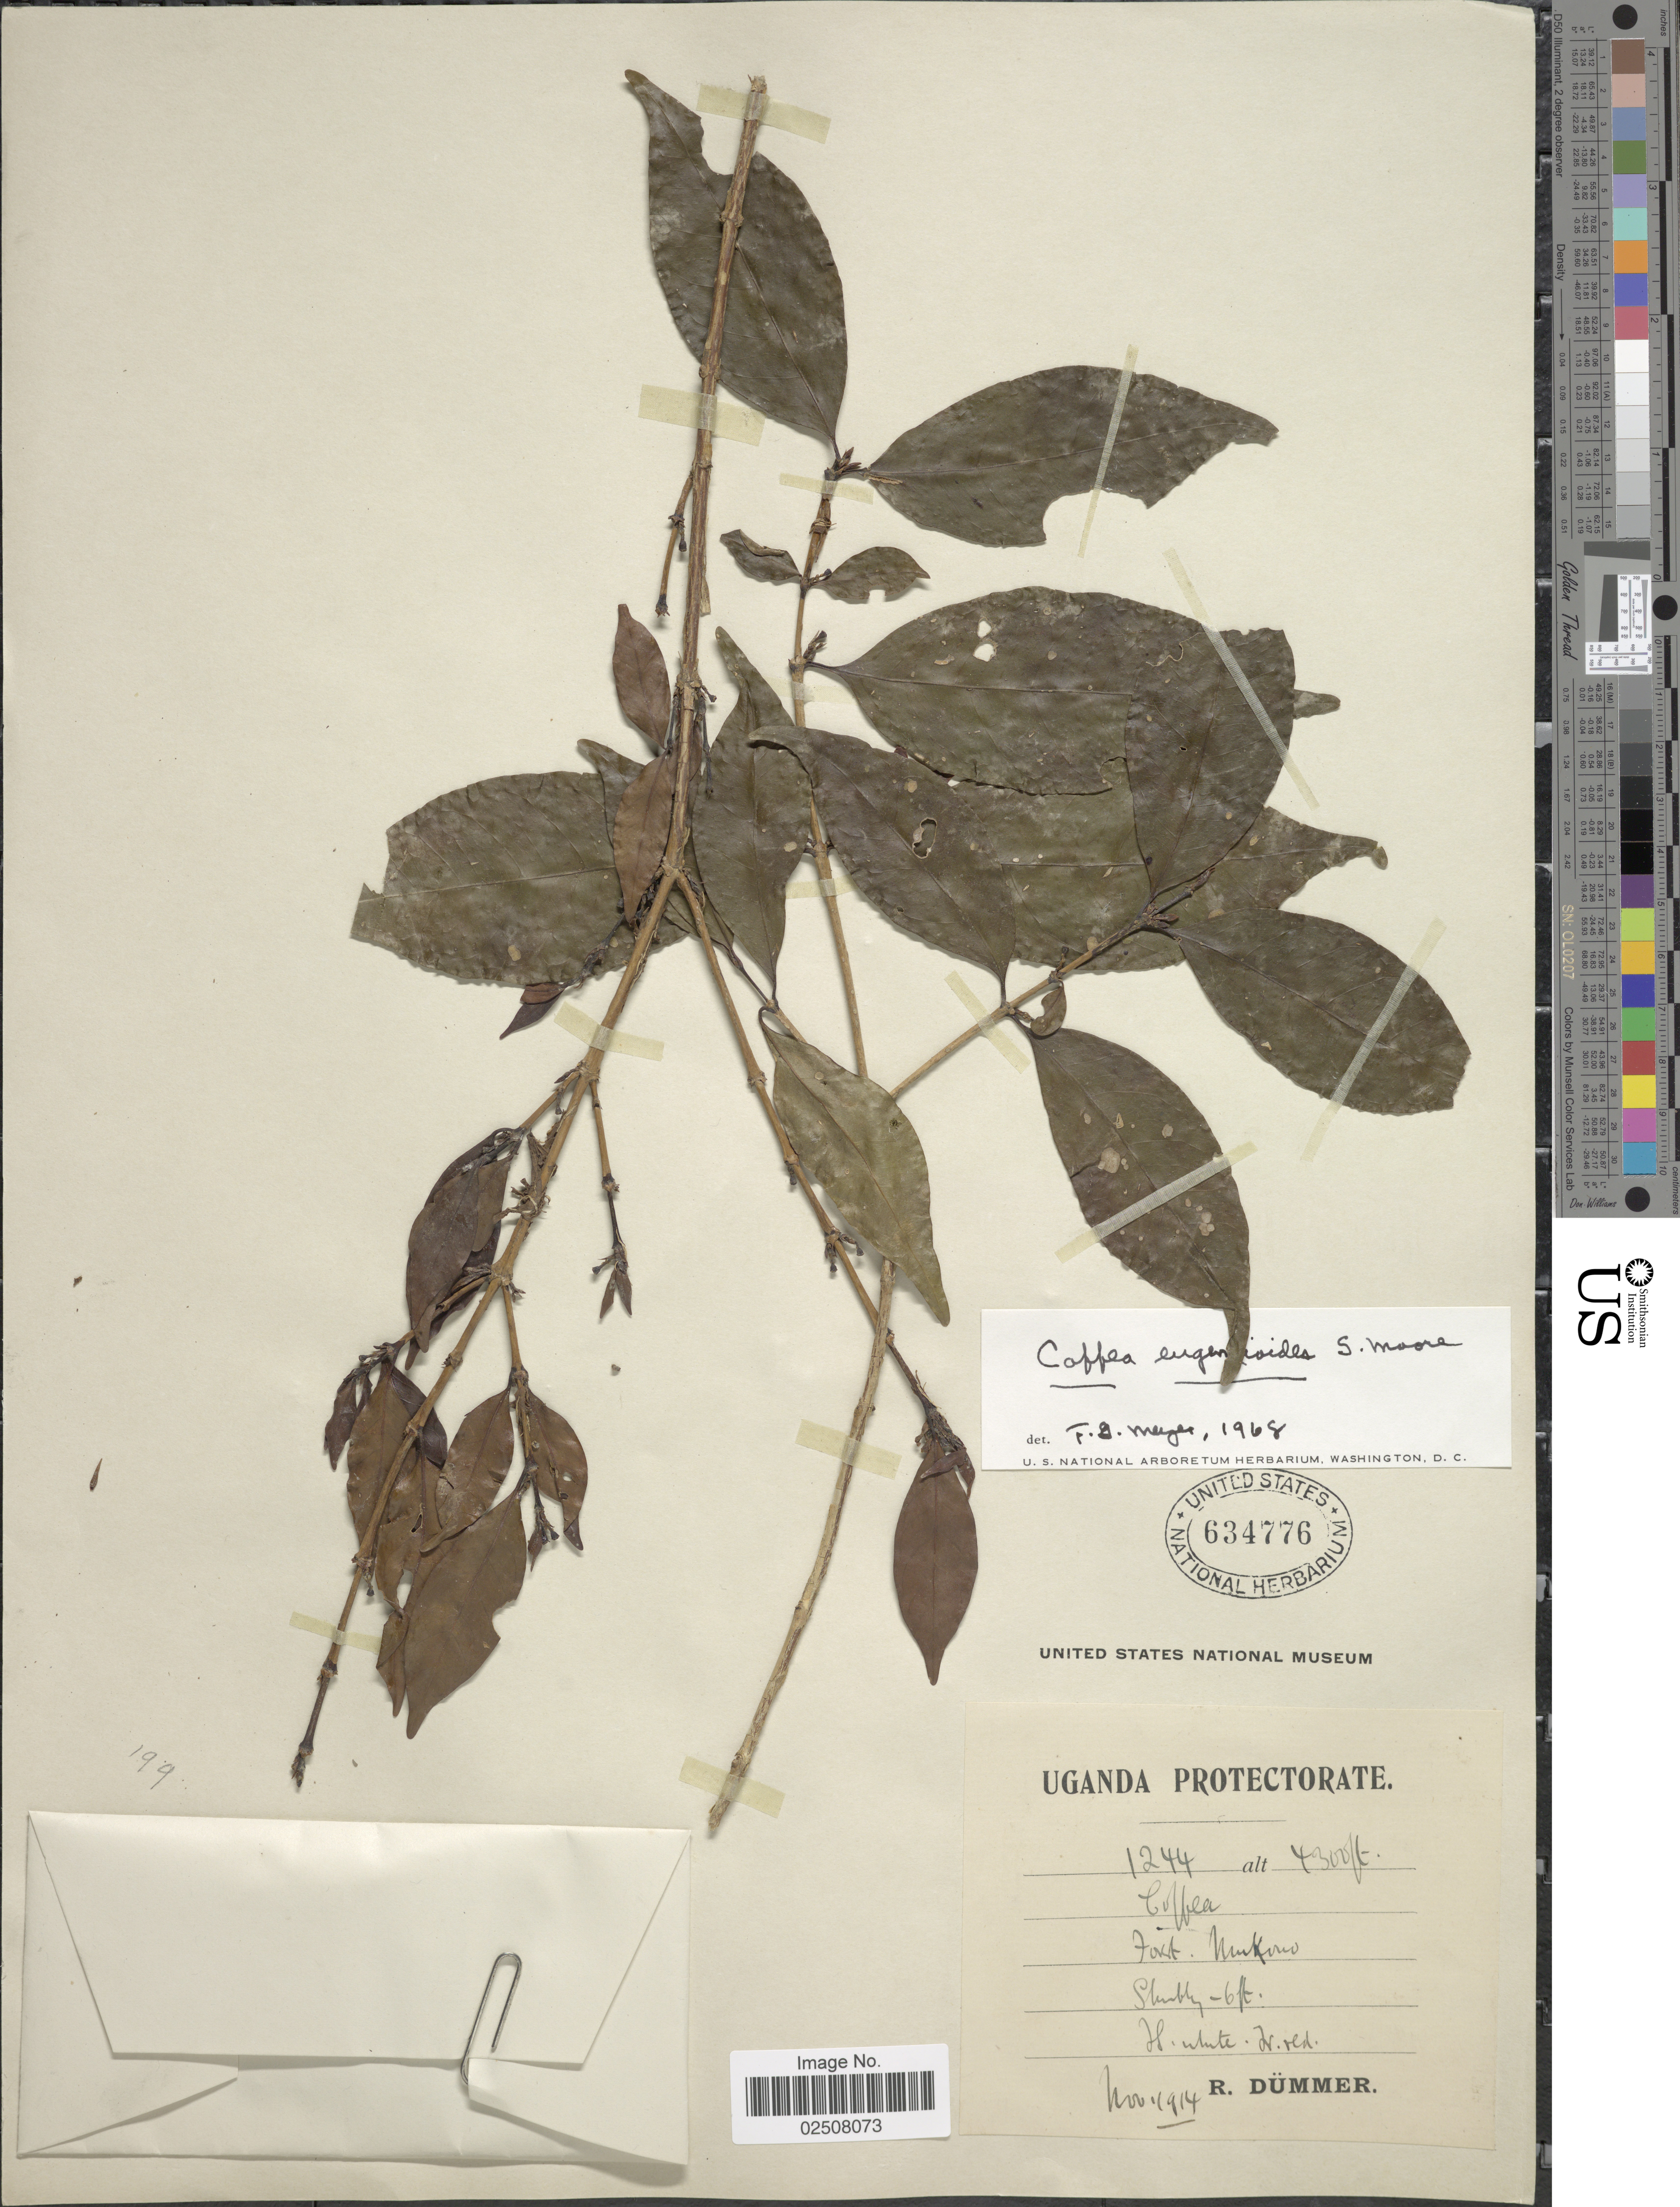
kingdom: Plantae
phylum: Tracheophyta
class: Magnoliopsida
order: Gentianales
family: Rubiaceae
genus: Coffea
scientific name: Coffea eugenioides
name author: S. Moore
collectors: R. A. Dümmer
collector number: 1244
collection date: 1914-11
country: Uganda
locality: Forest - Mukono.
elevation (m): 1311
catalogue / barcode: US 634776